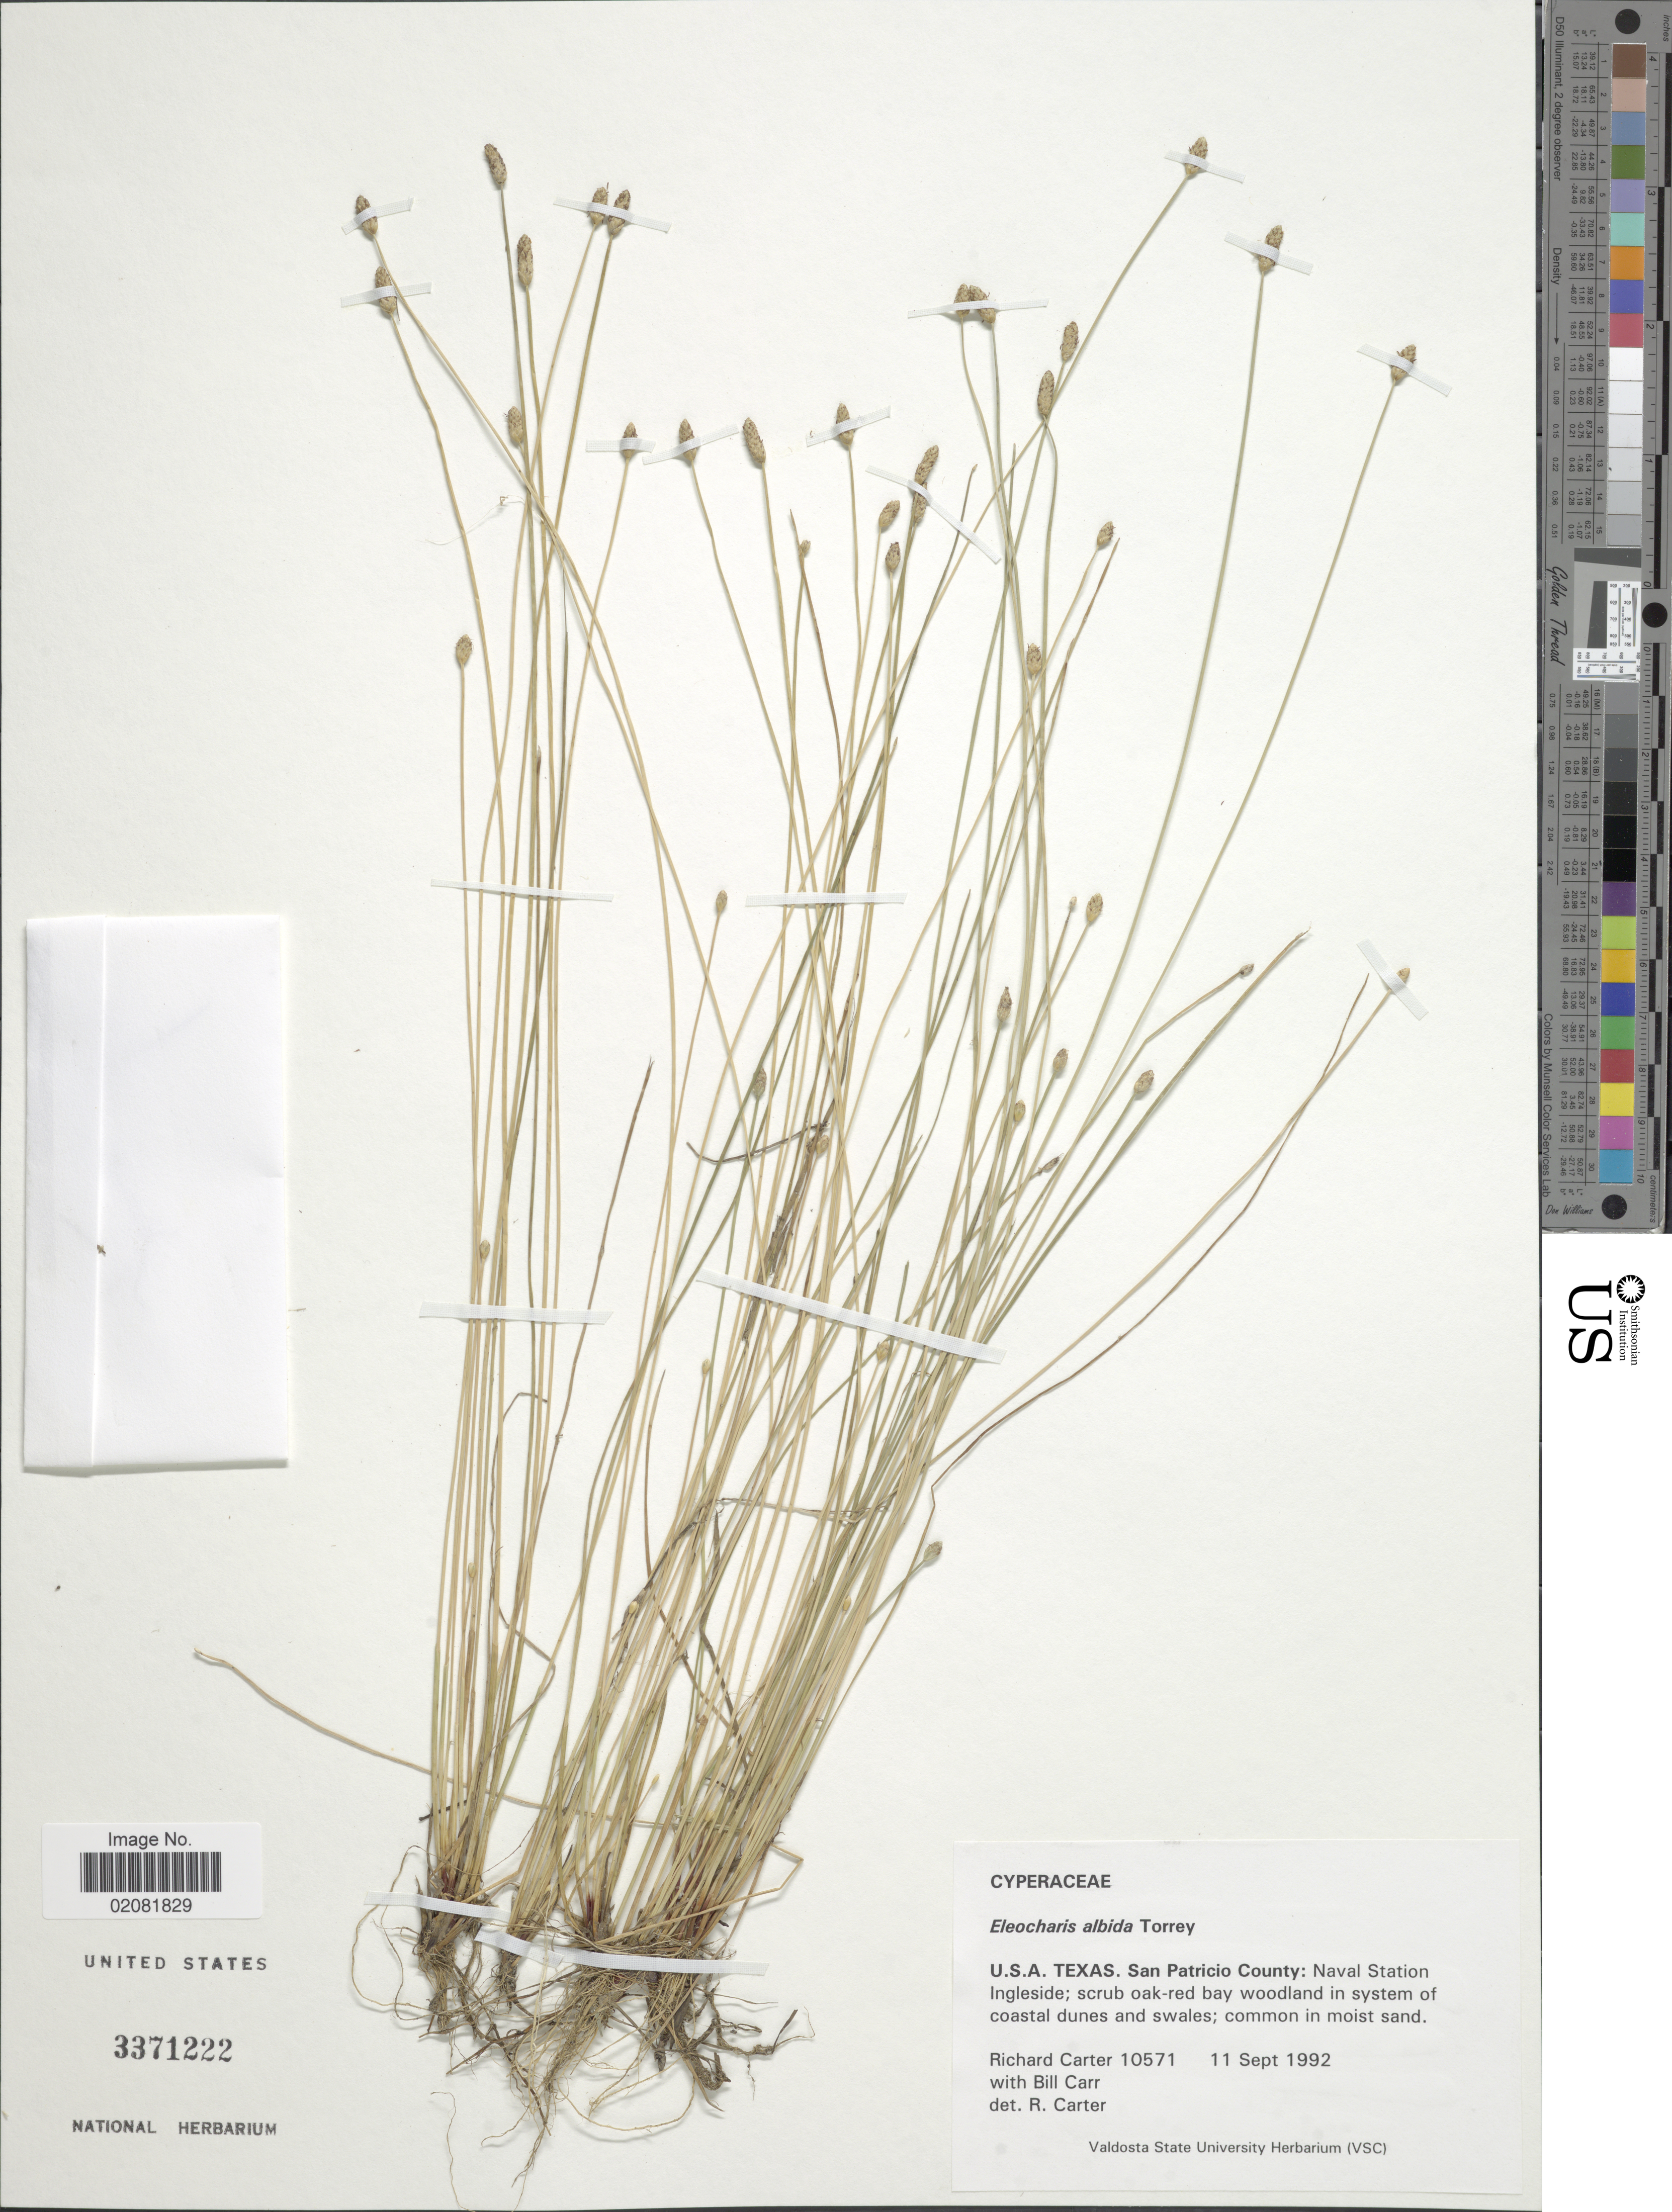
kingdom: Plantae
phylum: Tracheophyta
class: Liliopsida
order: Poales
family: Cyperaceae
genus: Eleocharis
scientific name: Eleocharis albida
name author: Torr.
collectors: R. Carter, B. Carr & R. Carter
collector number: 10571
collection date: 1992-09-11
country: United States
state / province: Texas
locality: San Patricio County: Naval Station Ingleside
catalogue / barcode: US 3371222